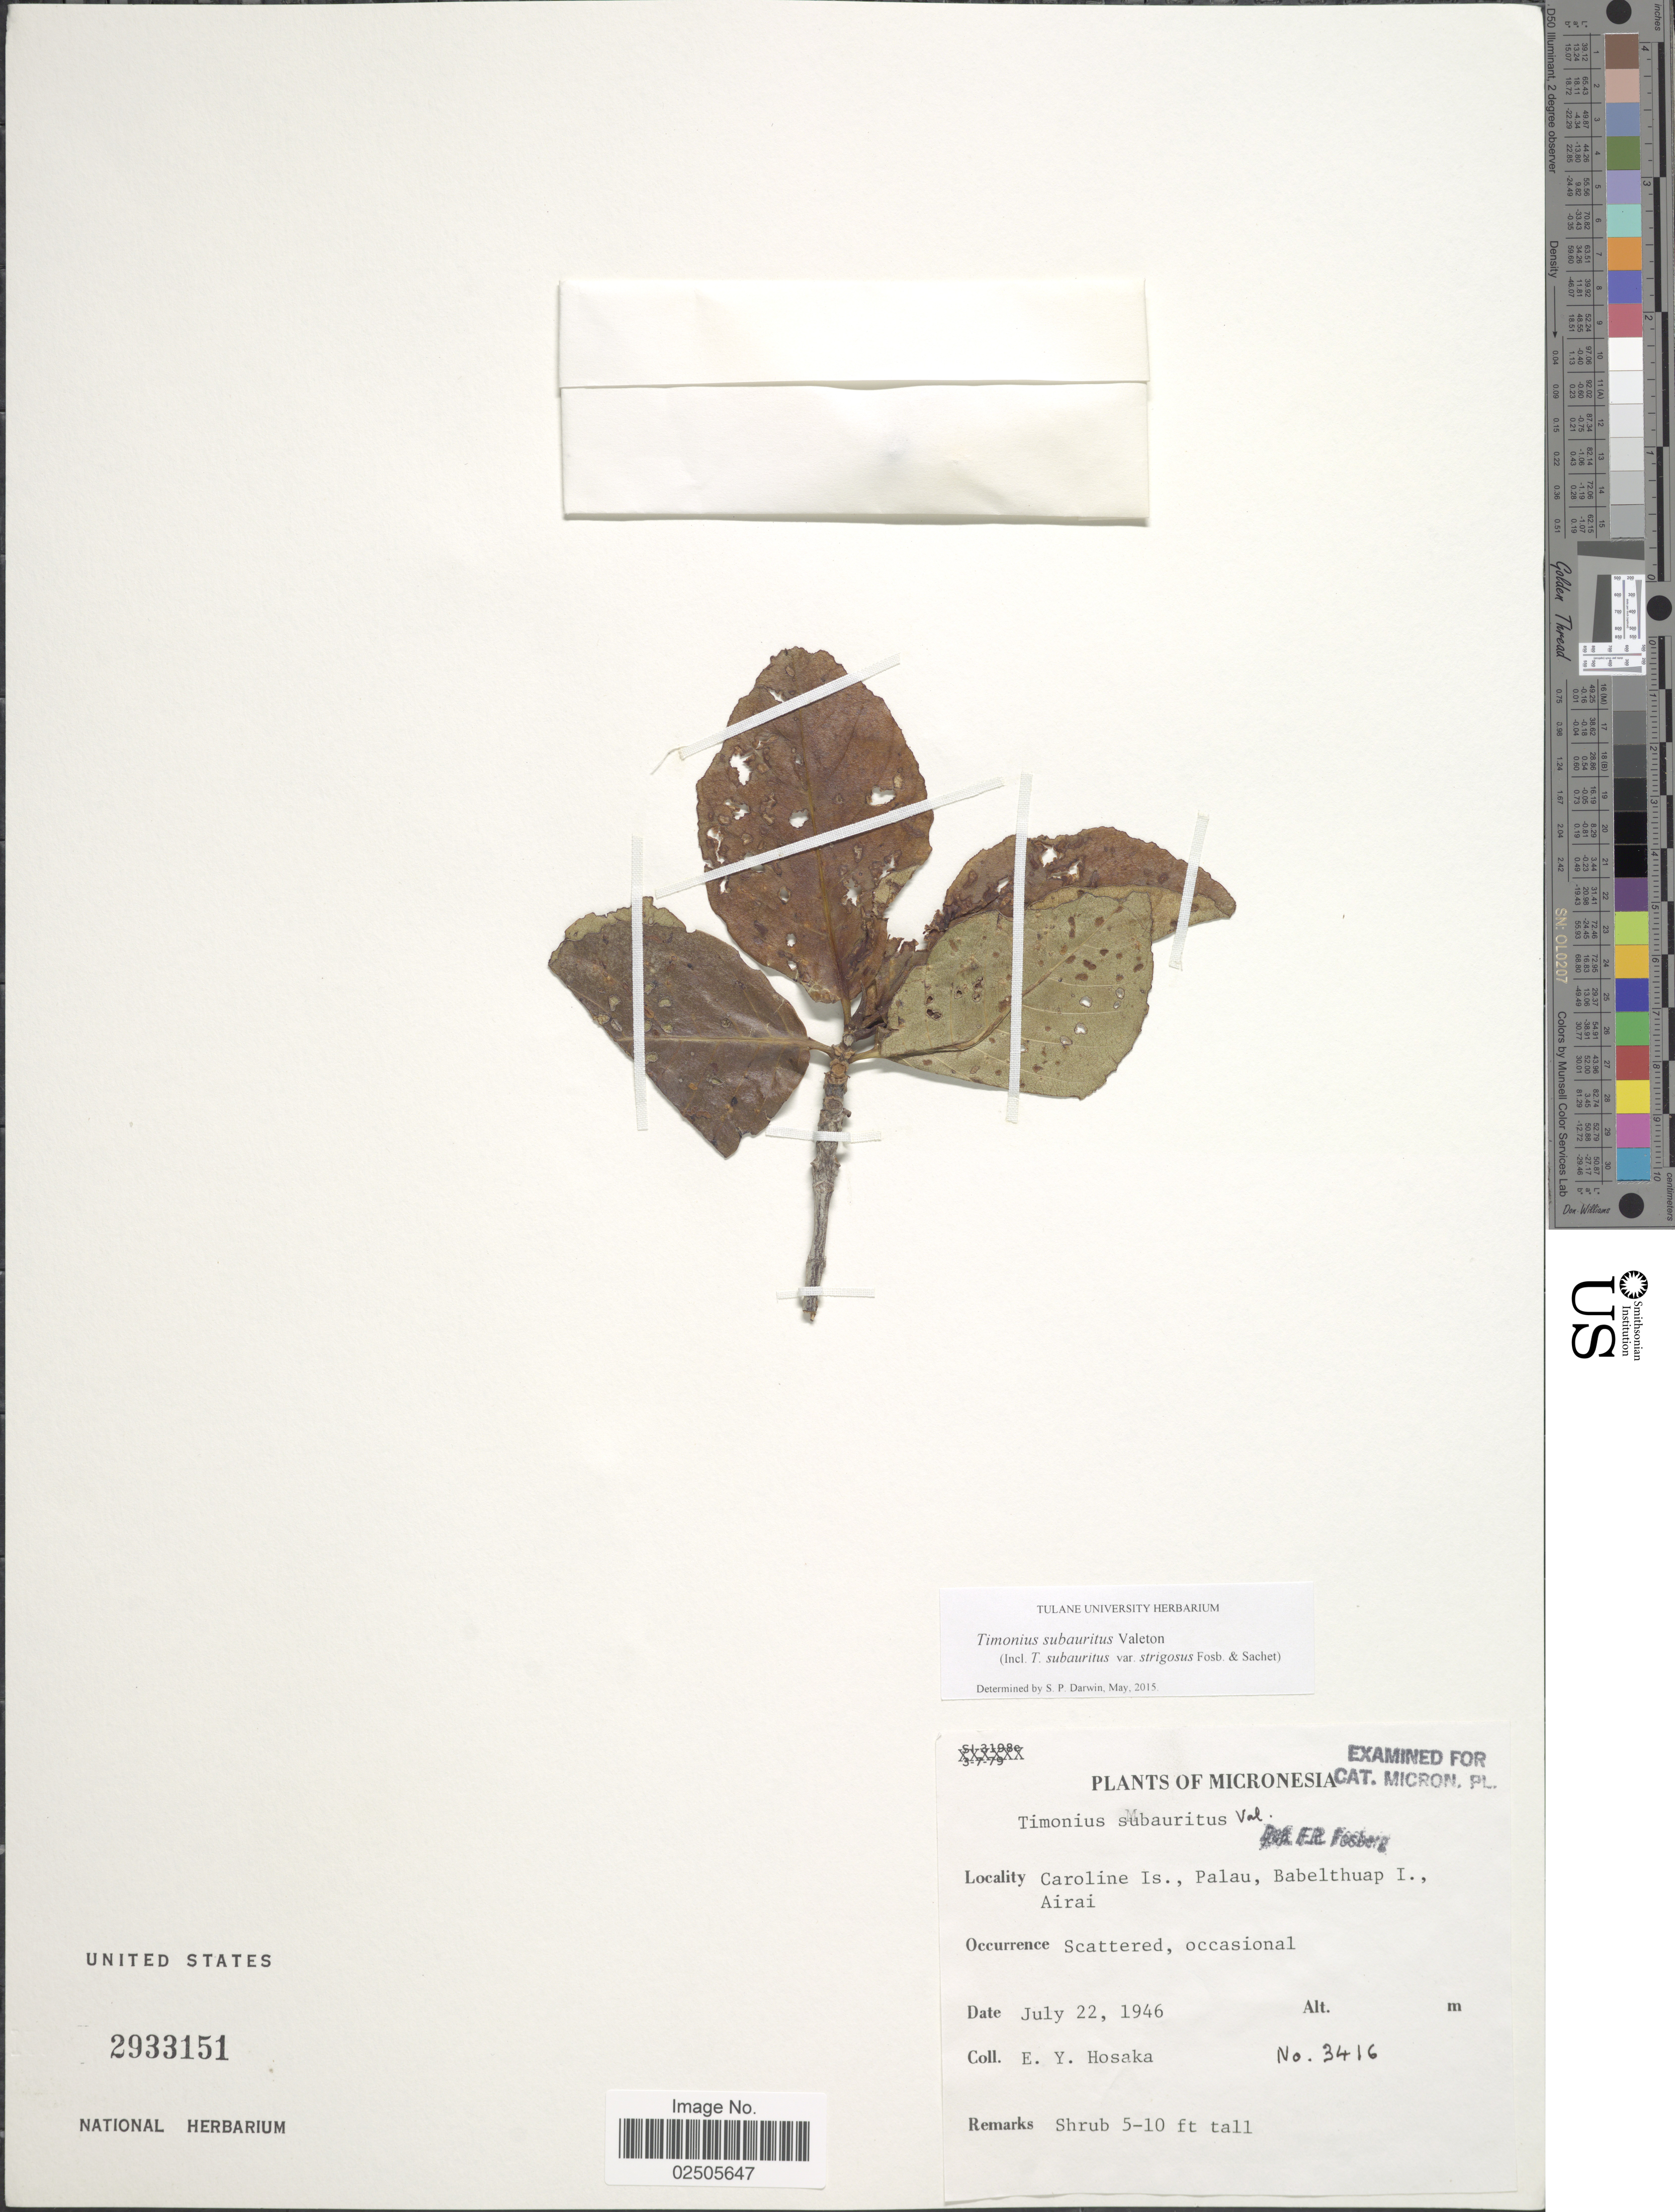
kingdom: Plantae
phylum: Tracheophyta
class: Magnoliopsida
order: Gentianales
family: Rubiaceae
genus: Timonius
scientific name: Timonius subauritus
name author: Valeton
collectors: E. Y. Hosaka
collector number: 3416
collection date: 1946-07-22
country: Palau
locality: Micronesia, Caroline Is., Palau, Babelthuap I., Airai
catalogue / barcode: US 2933151